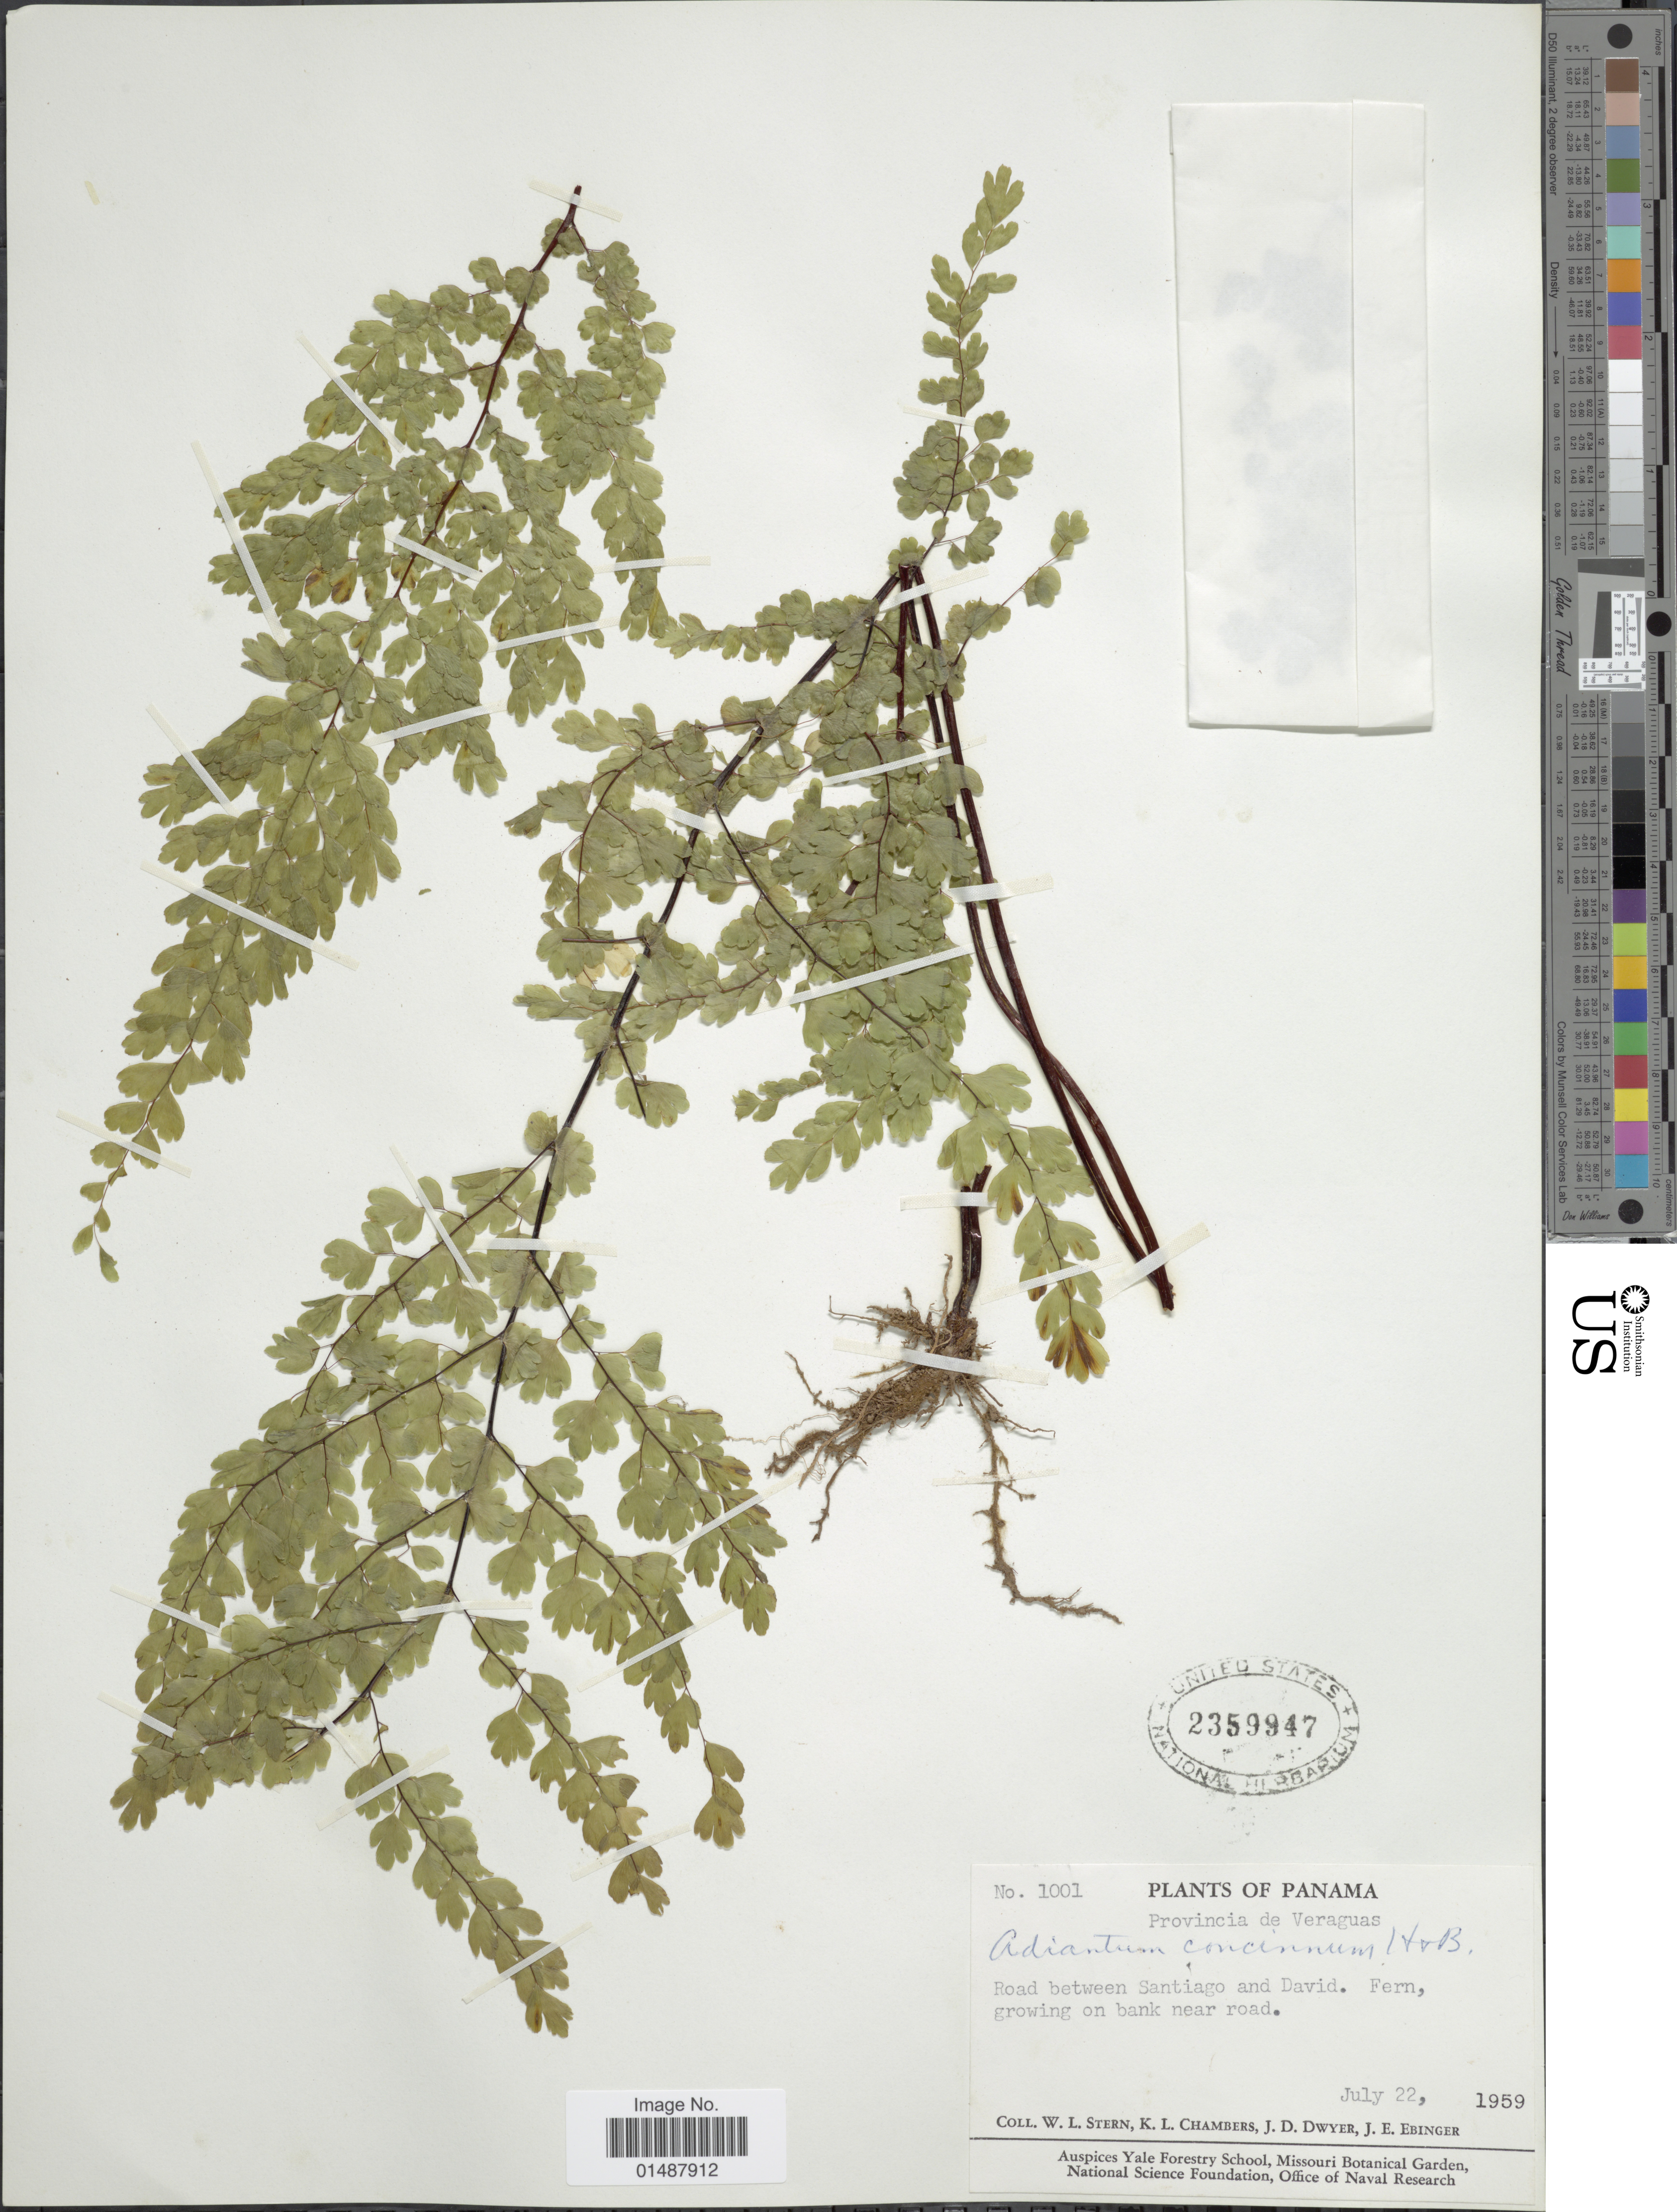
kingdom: Plantae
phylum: Tracheophyta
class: Polypodiopsida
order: Polypodiales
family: Pteridaceae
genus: Adiantum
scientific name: Adiantum concinnum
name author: Humb. & Bonpl. ex Willd.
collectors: W. L. Stern, K. Chambers, J. D. Dwyer & J. Ebinger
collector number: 1001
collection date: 1959-07-22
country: Panama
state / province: Veraguas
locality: Road between Santiago and David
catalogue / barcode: US 2359947